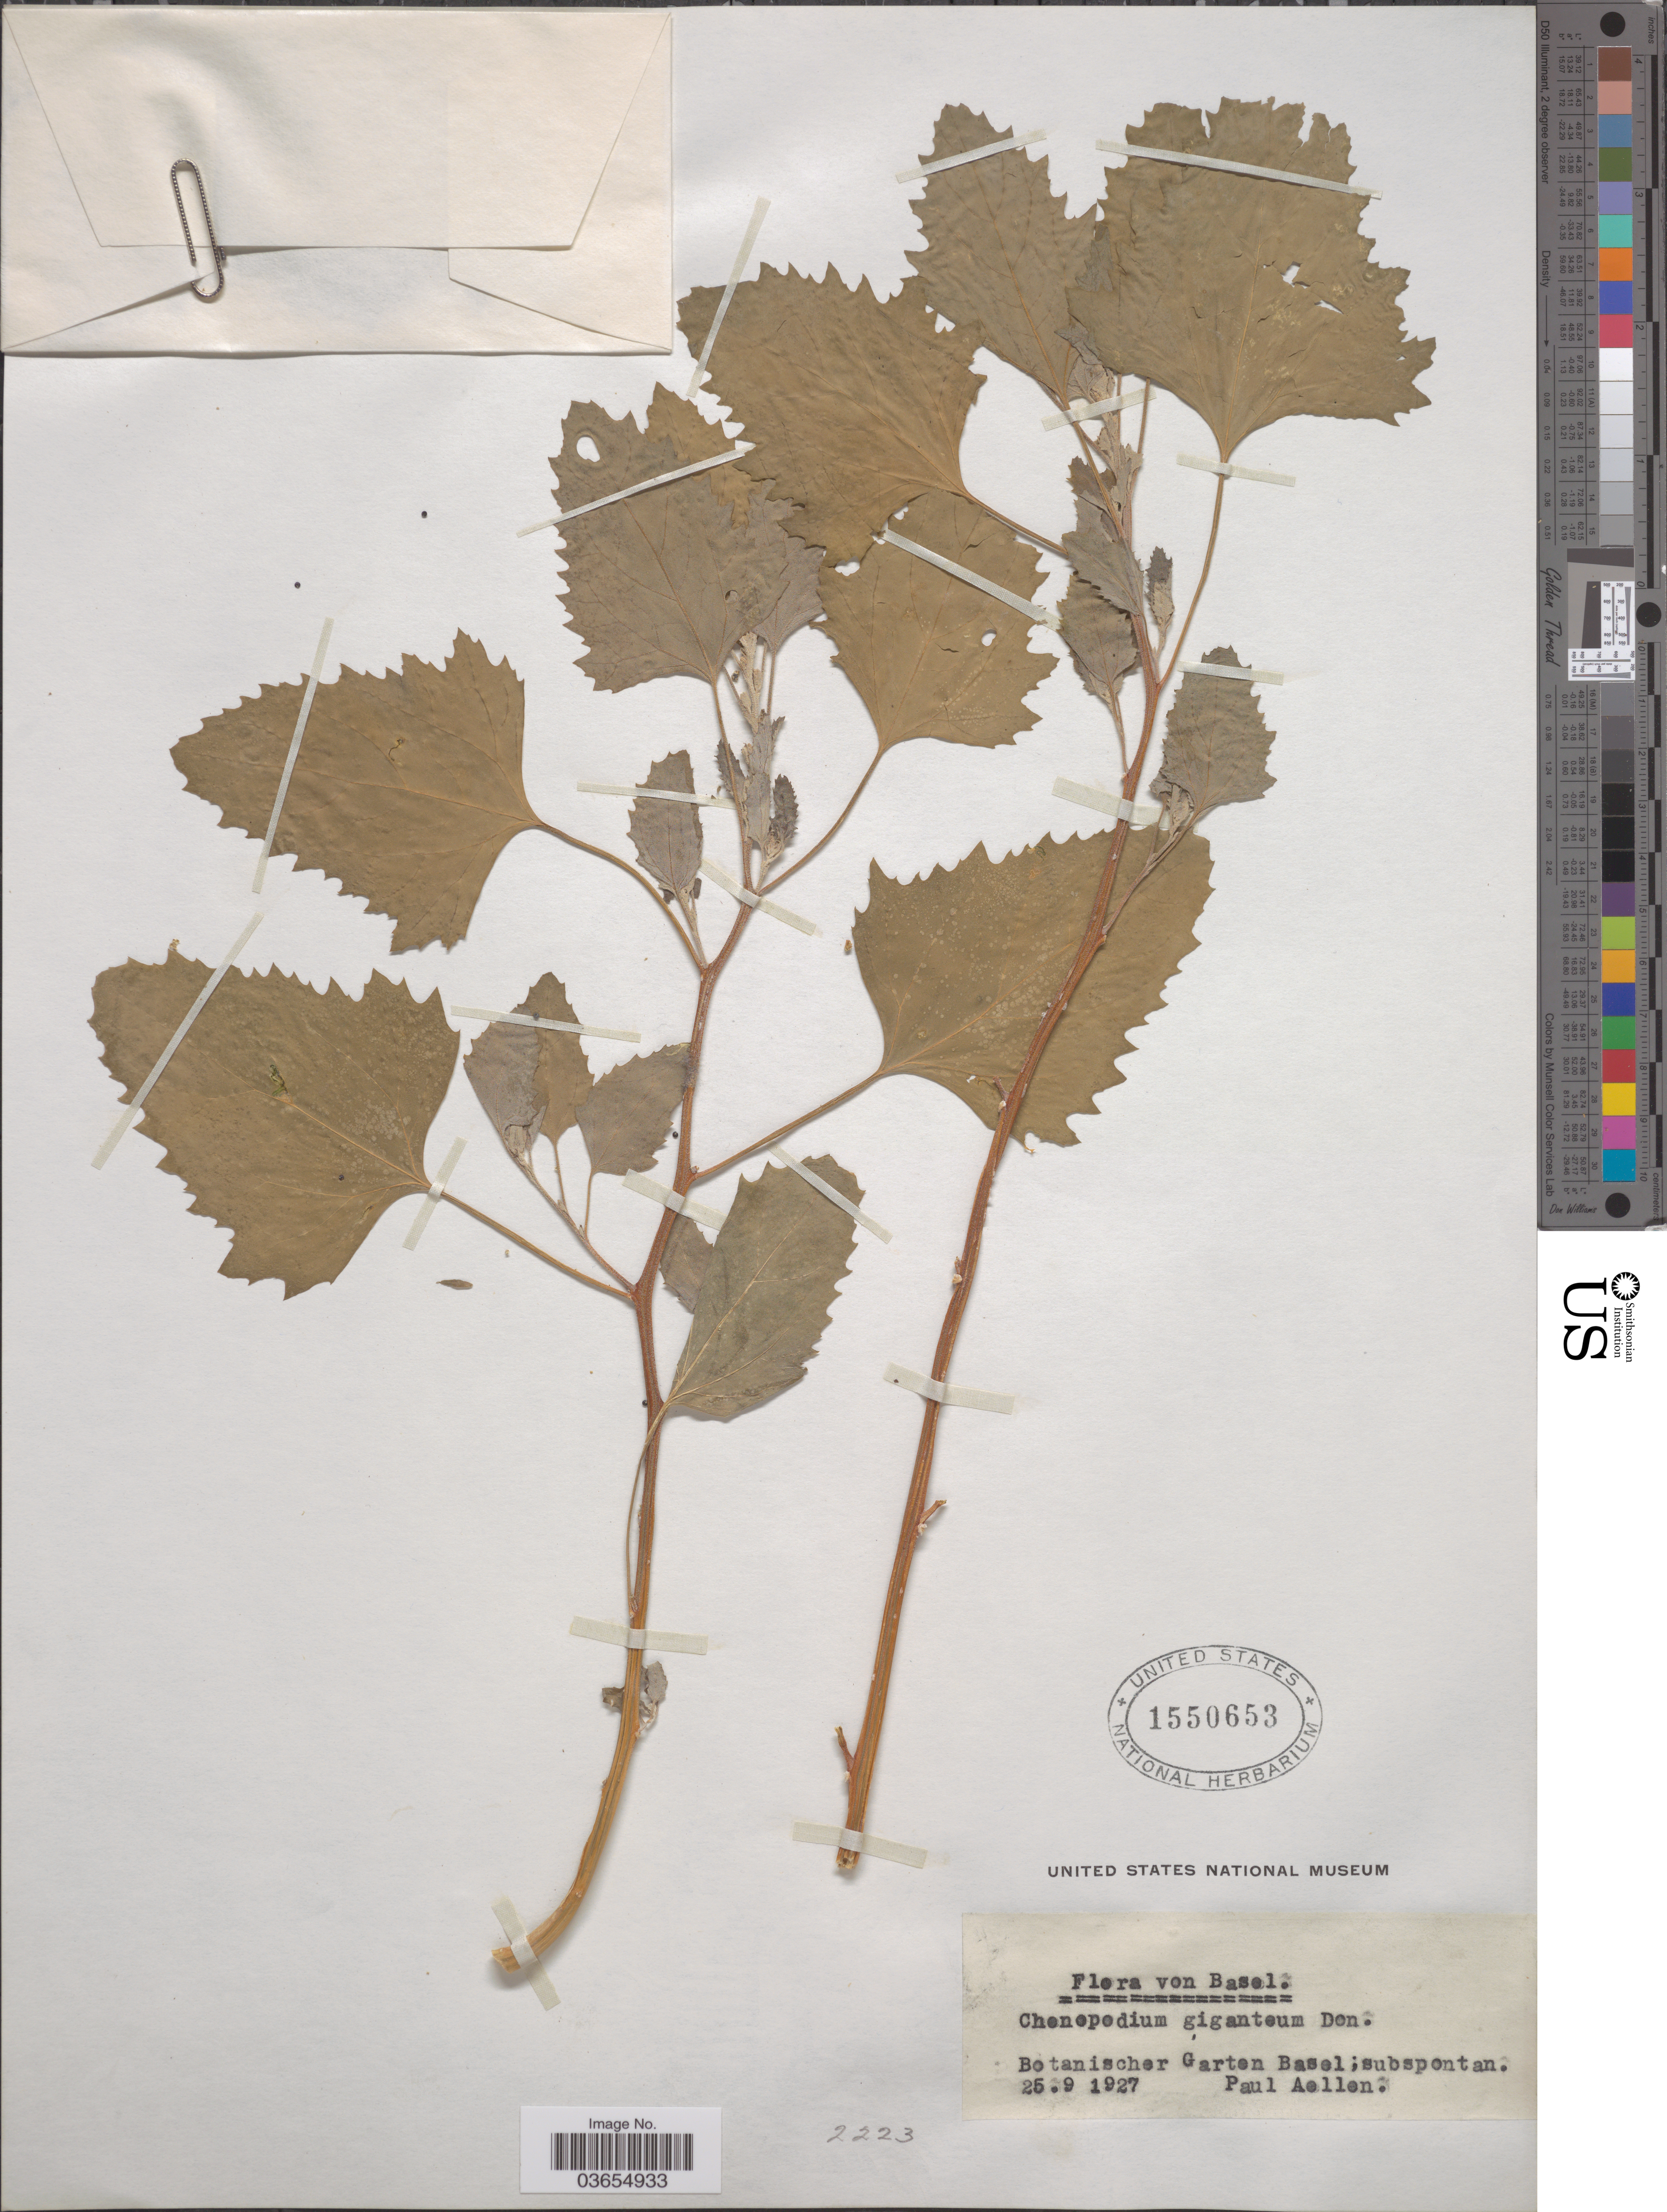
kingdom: Plantae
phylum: Tracheophyta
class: Magnoliopsida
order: Caryophyllales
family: Amaranthaceae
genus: Chenopodium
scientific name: Chenopodium giganteum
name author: D. Don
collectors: P. Aellen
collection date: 1927-09-25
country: Switzerland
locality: Basel. Botanischer Garten Basel; subspontan.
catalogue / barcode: US 1550653